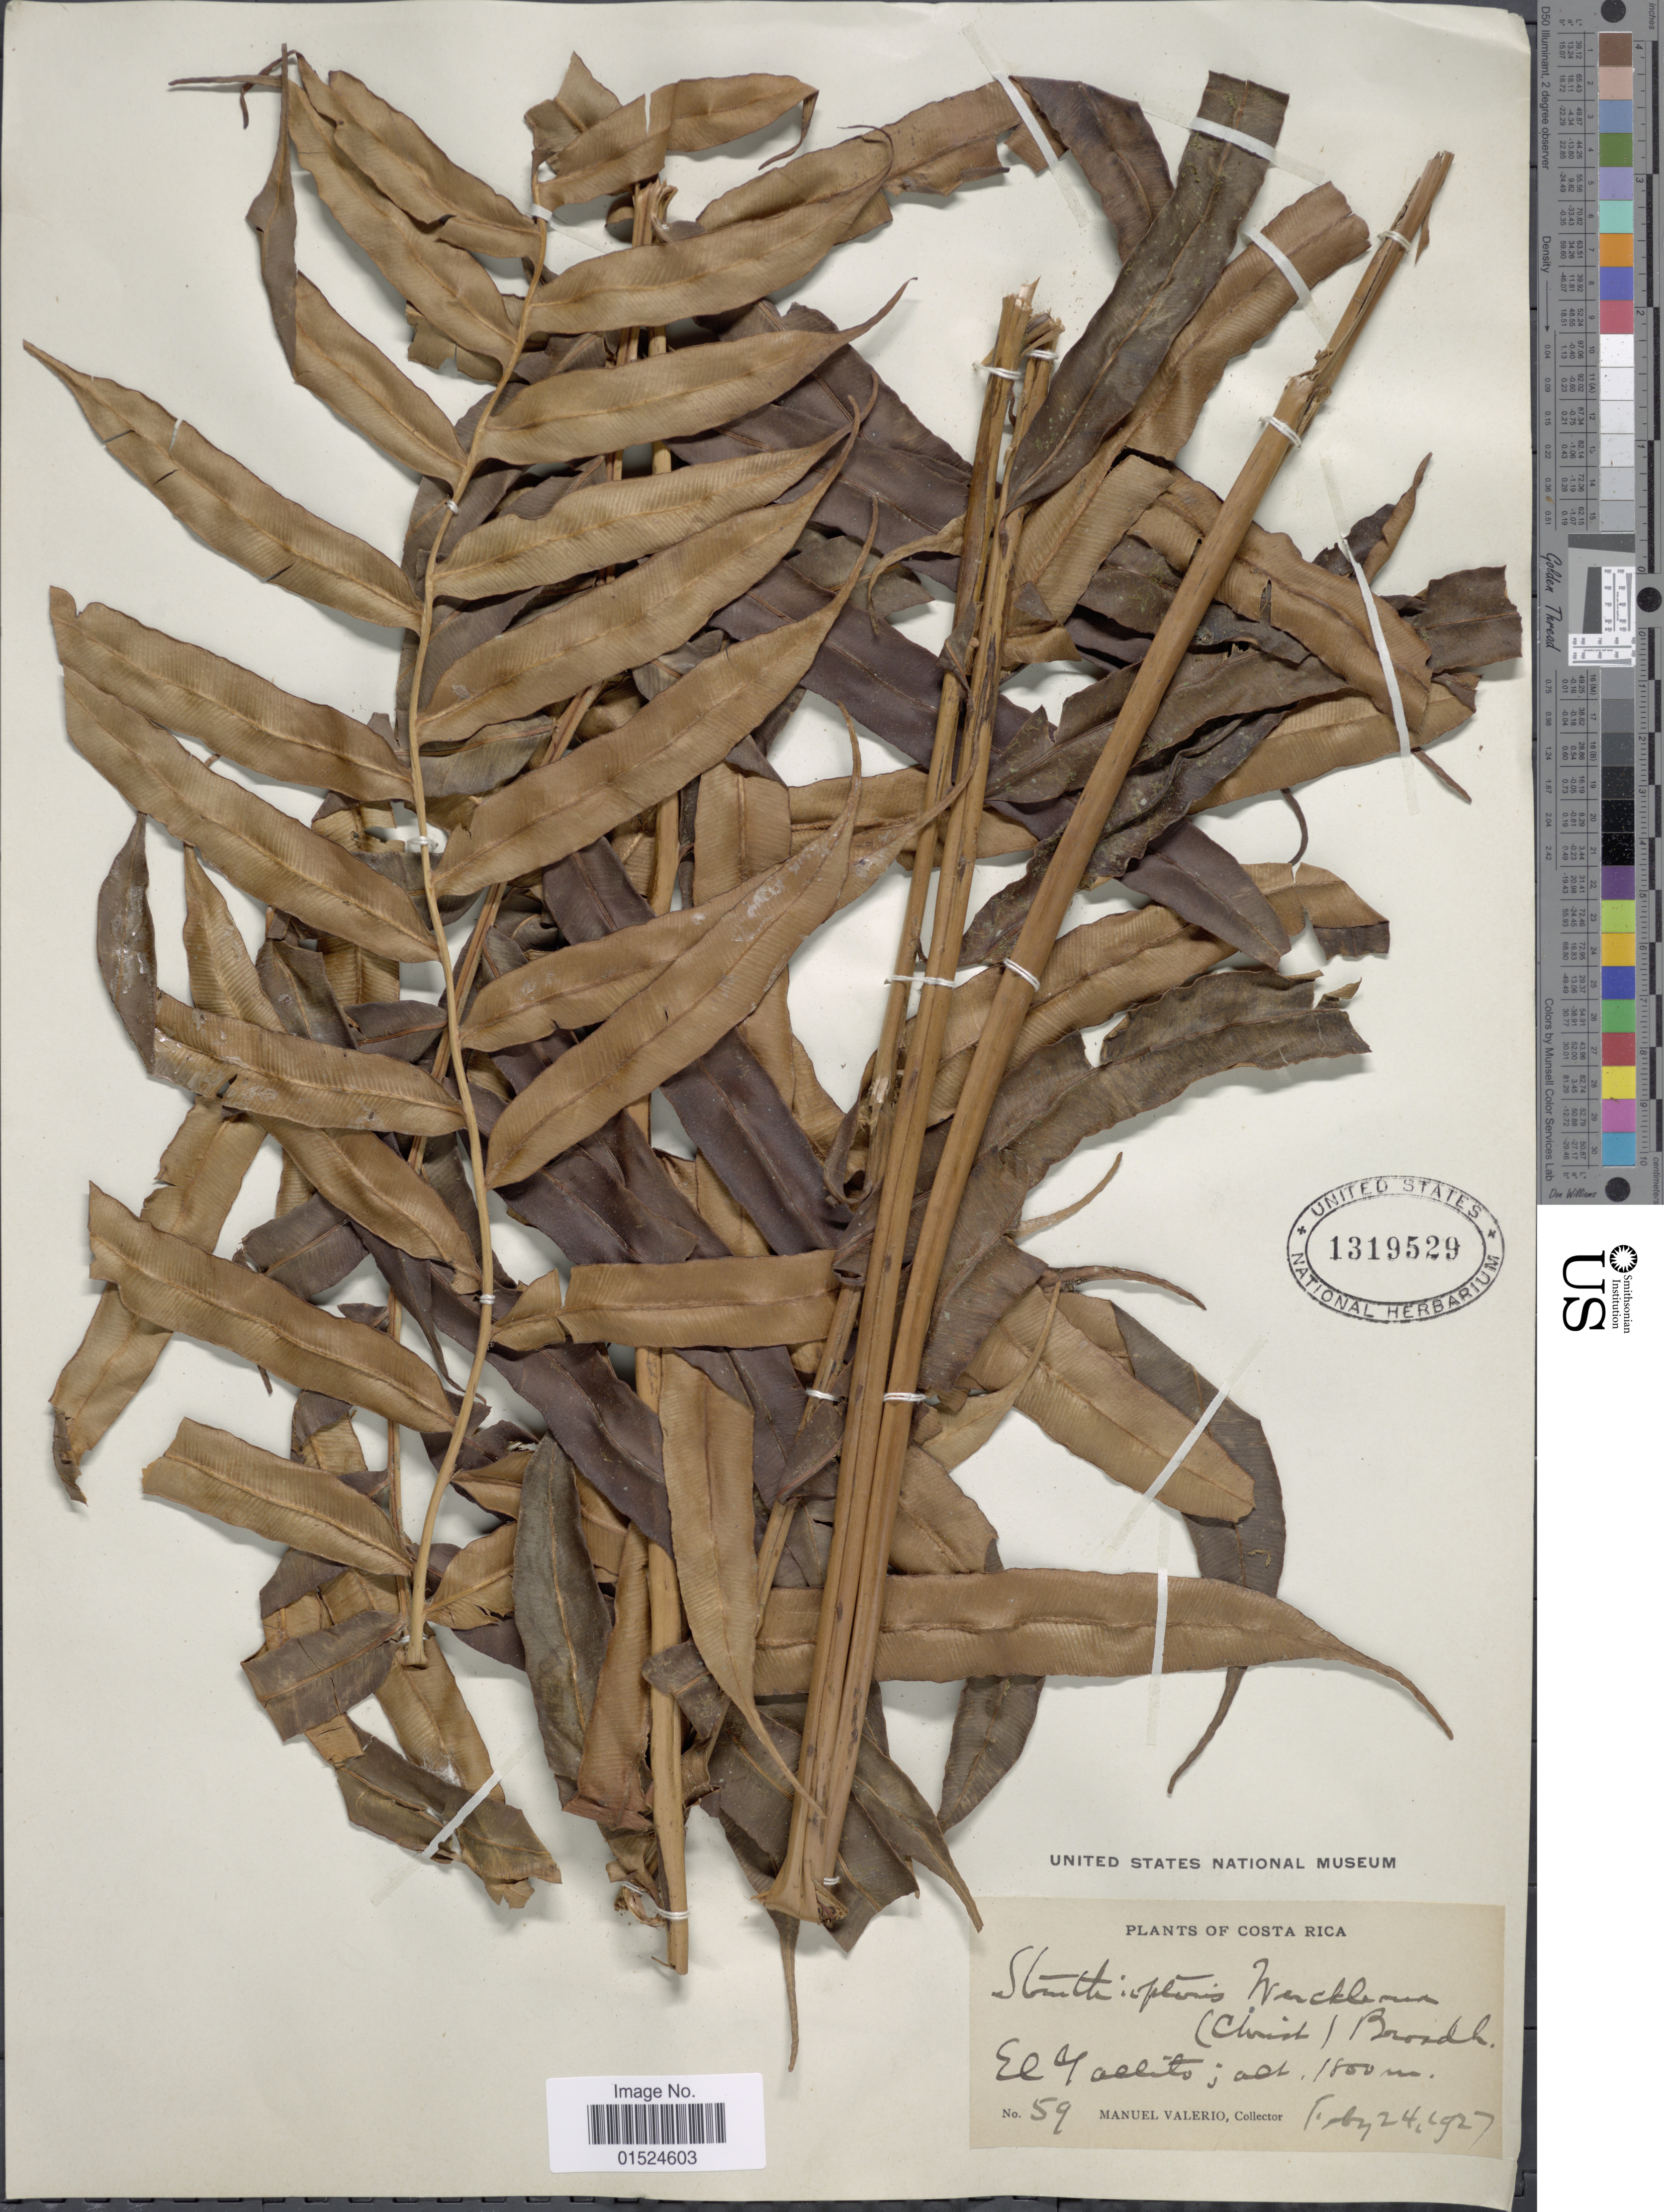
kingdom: Plantae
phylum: Tracheophyta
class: Polypodiopsida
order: Polypodiales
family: Blechnaceae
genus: Blechnum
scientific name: Blechnum werckleanum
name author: (Christ) C. Chr.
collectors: M. Valerio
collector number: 59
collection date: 1927-02-24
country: Costa Rica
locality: El Gallito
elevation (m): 1800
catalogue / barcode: US 1319529